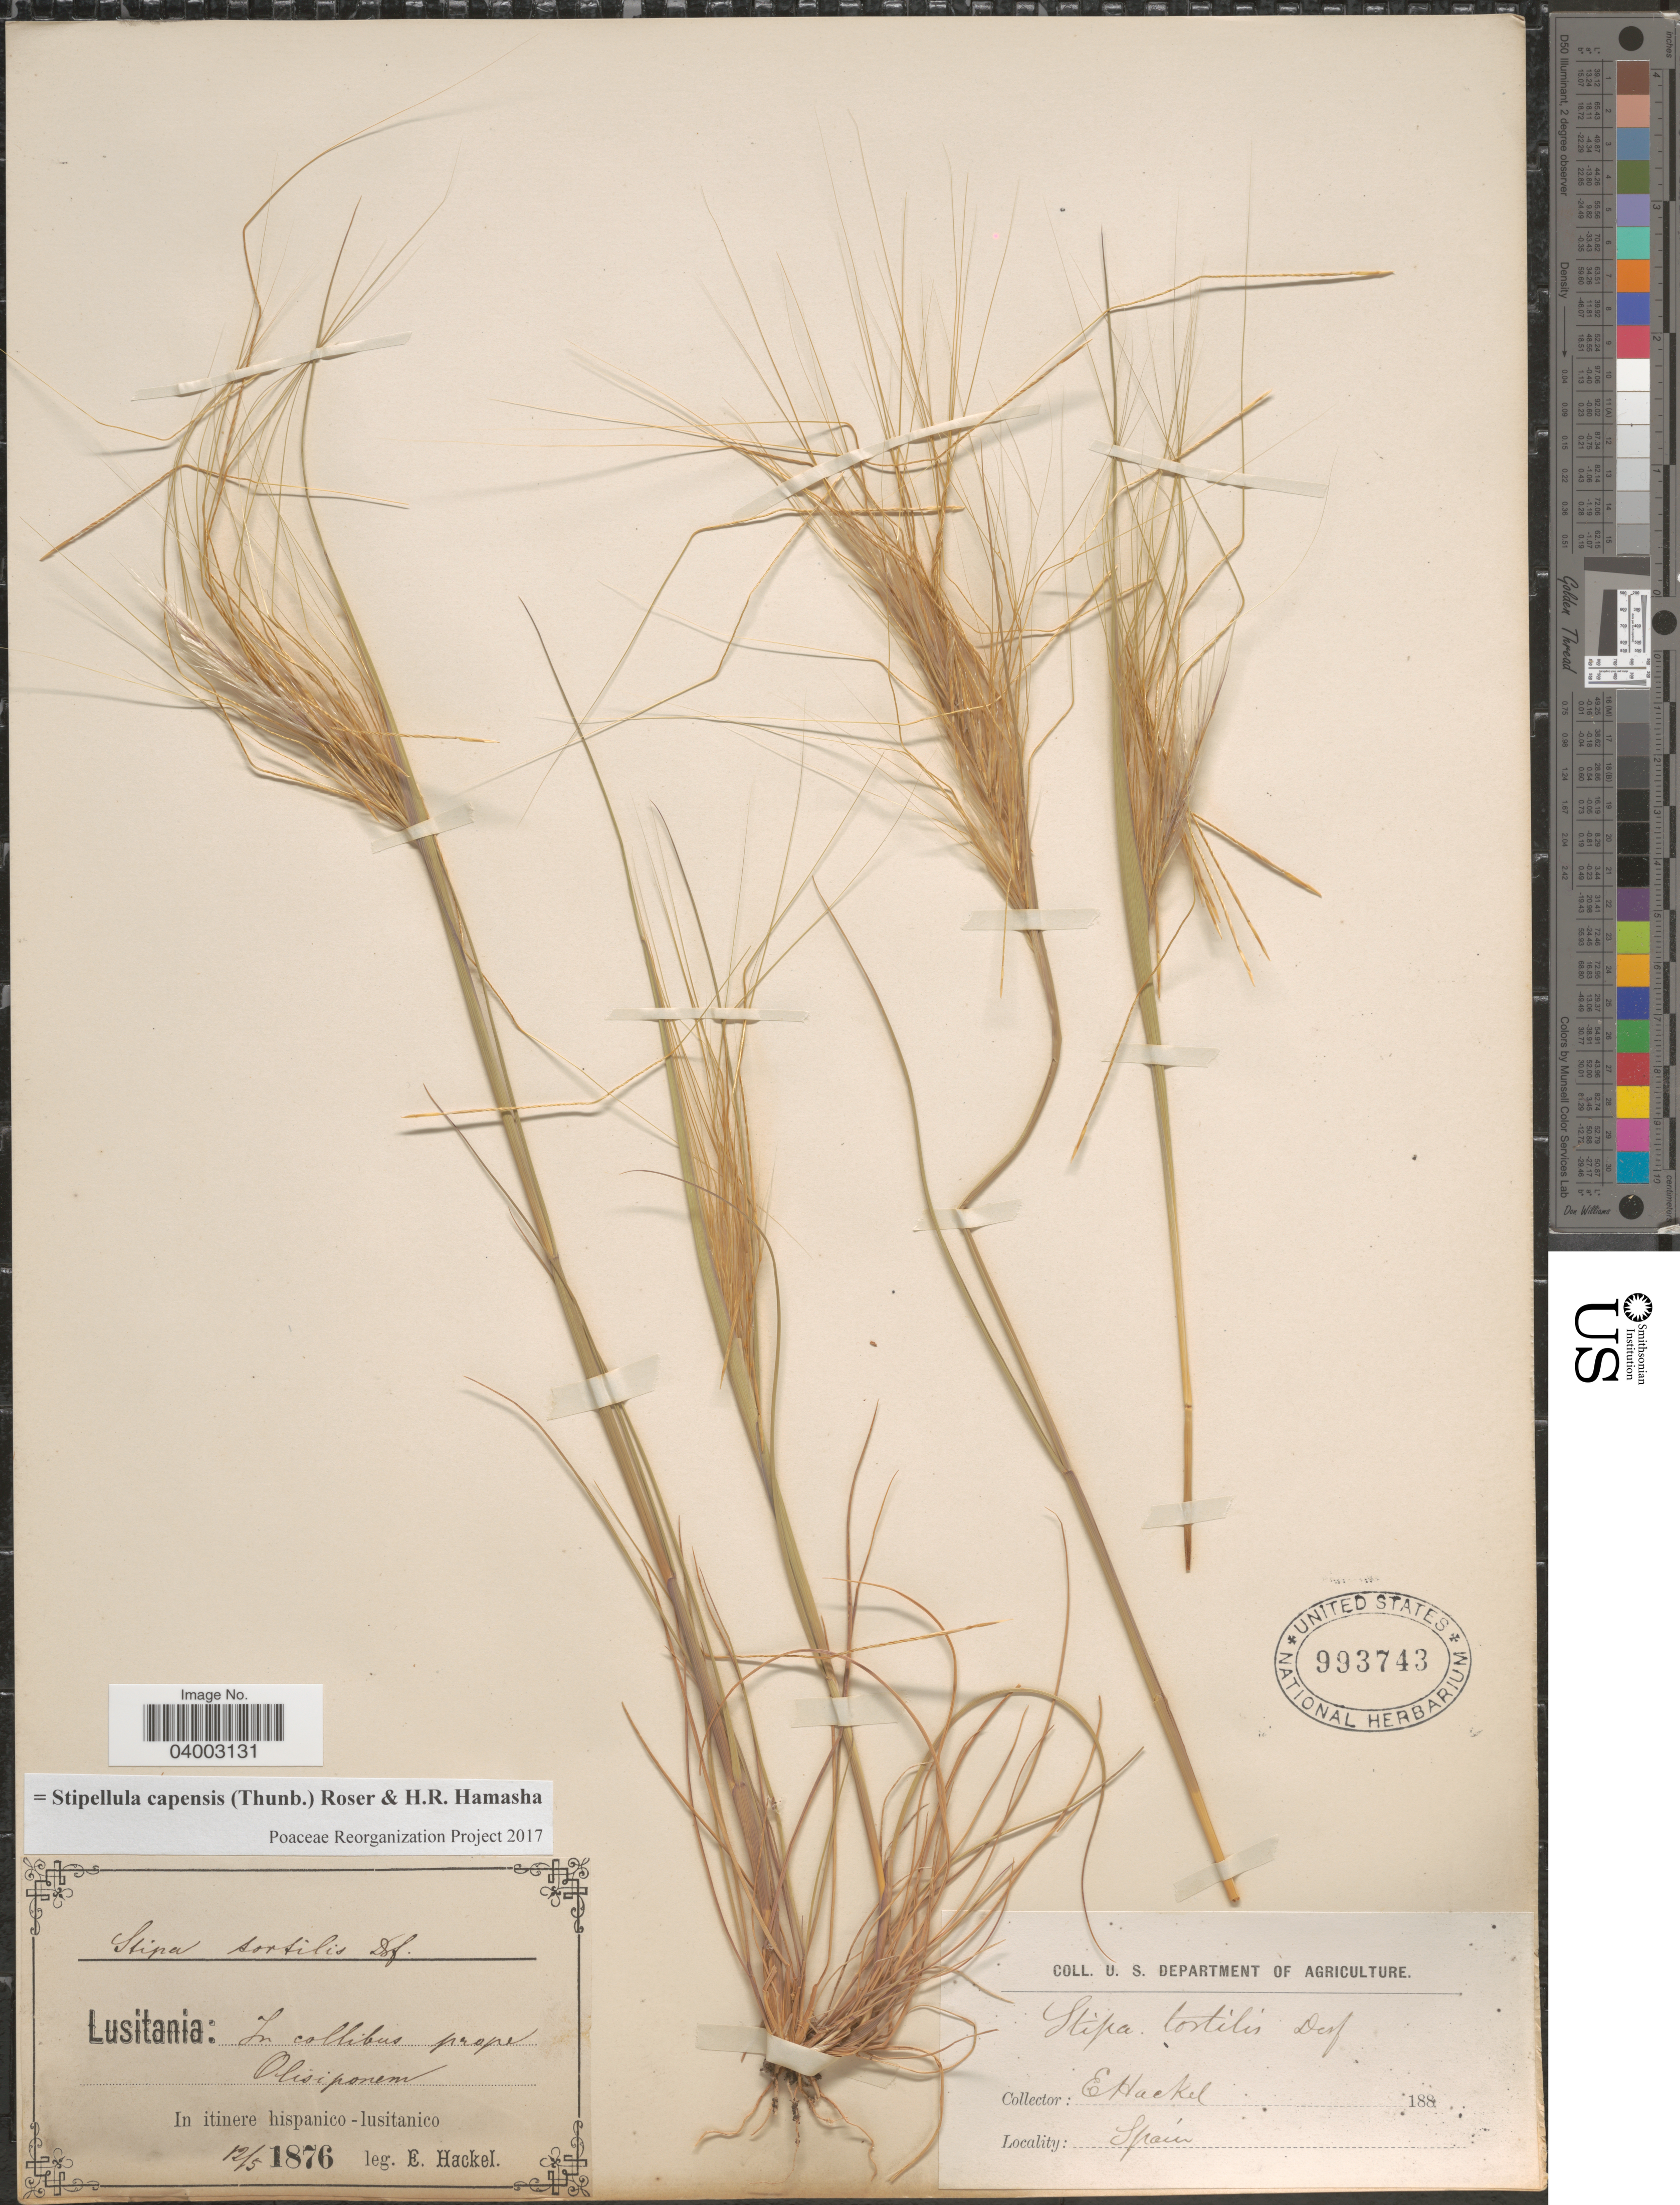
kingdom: Plantae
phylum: Tracheophyta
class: Liliopsida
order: Poales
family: Poaceae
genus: Stipellula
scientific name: Stipellula capensis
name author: (Thunb.) Röser & H. R. Hamasha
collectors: E. Hackel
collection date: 1876-05-12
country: Portugal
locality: Lusitania: In collibus prope Olisiponem. In itinere hispanico - lusitanico.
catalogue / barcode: US 993743